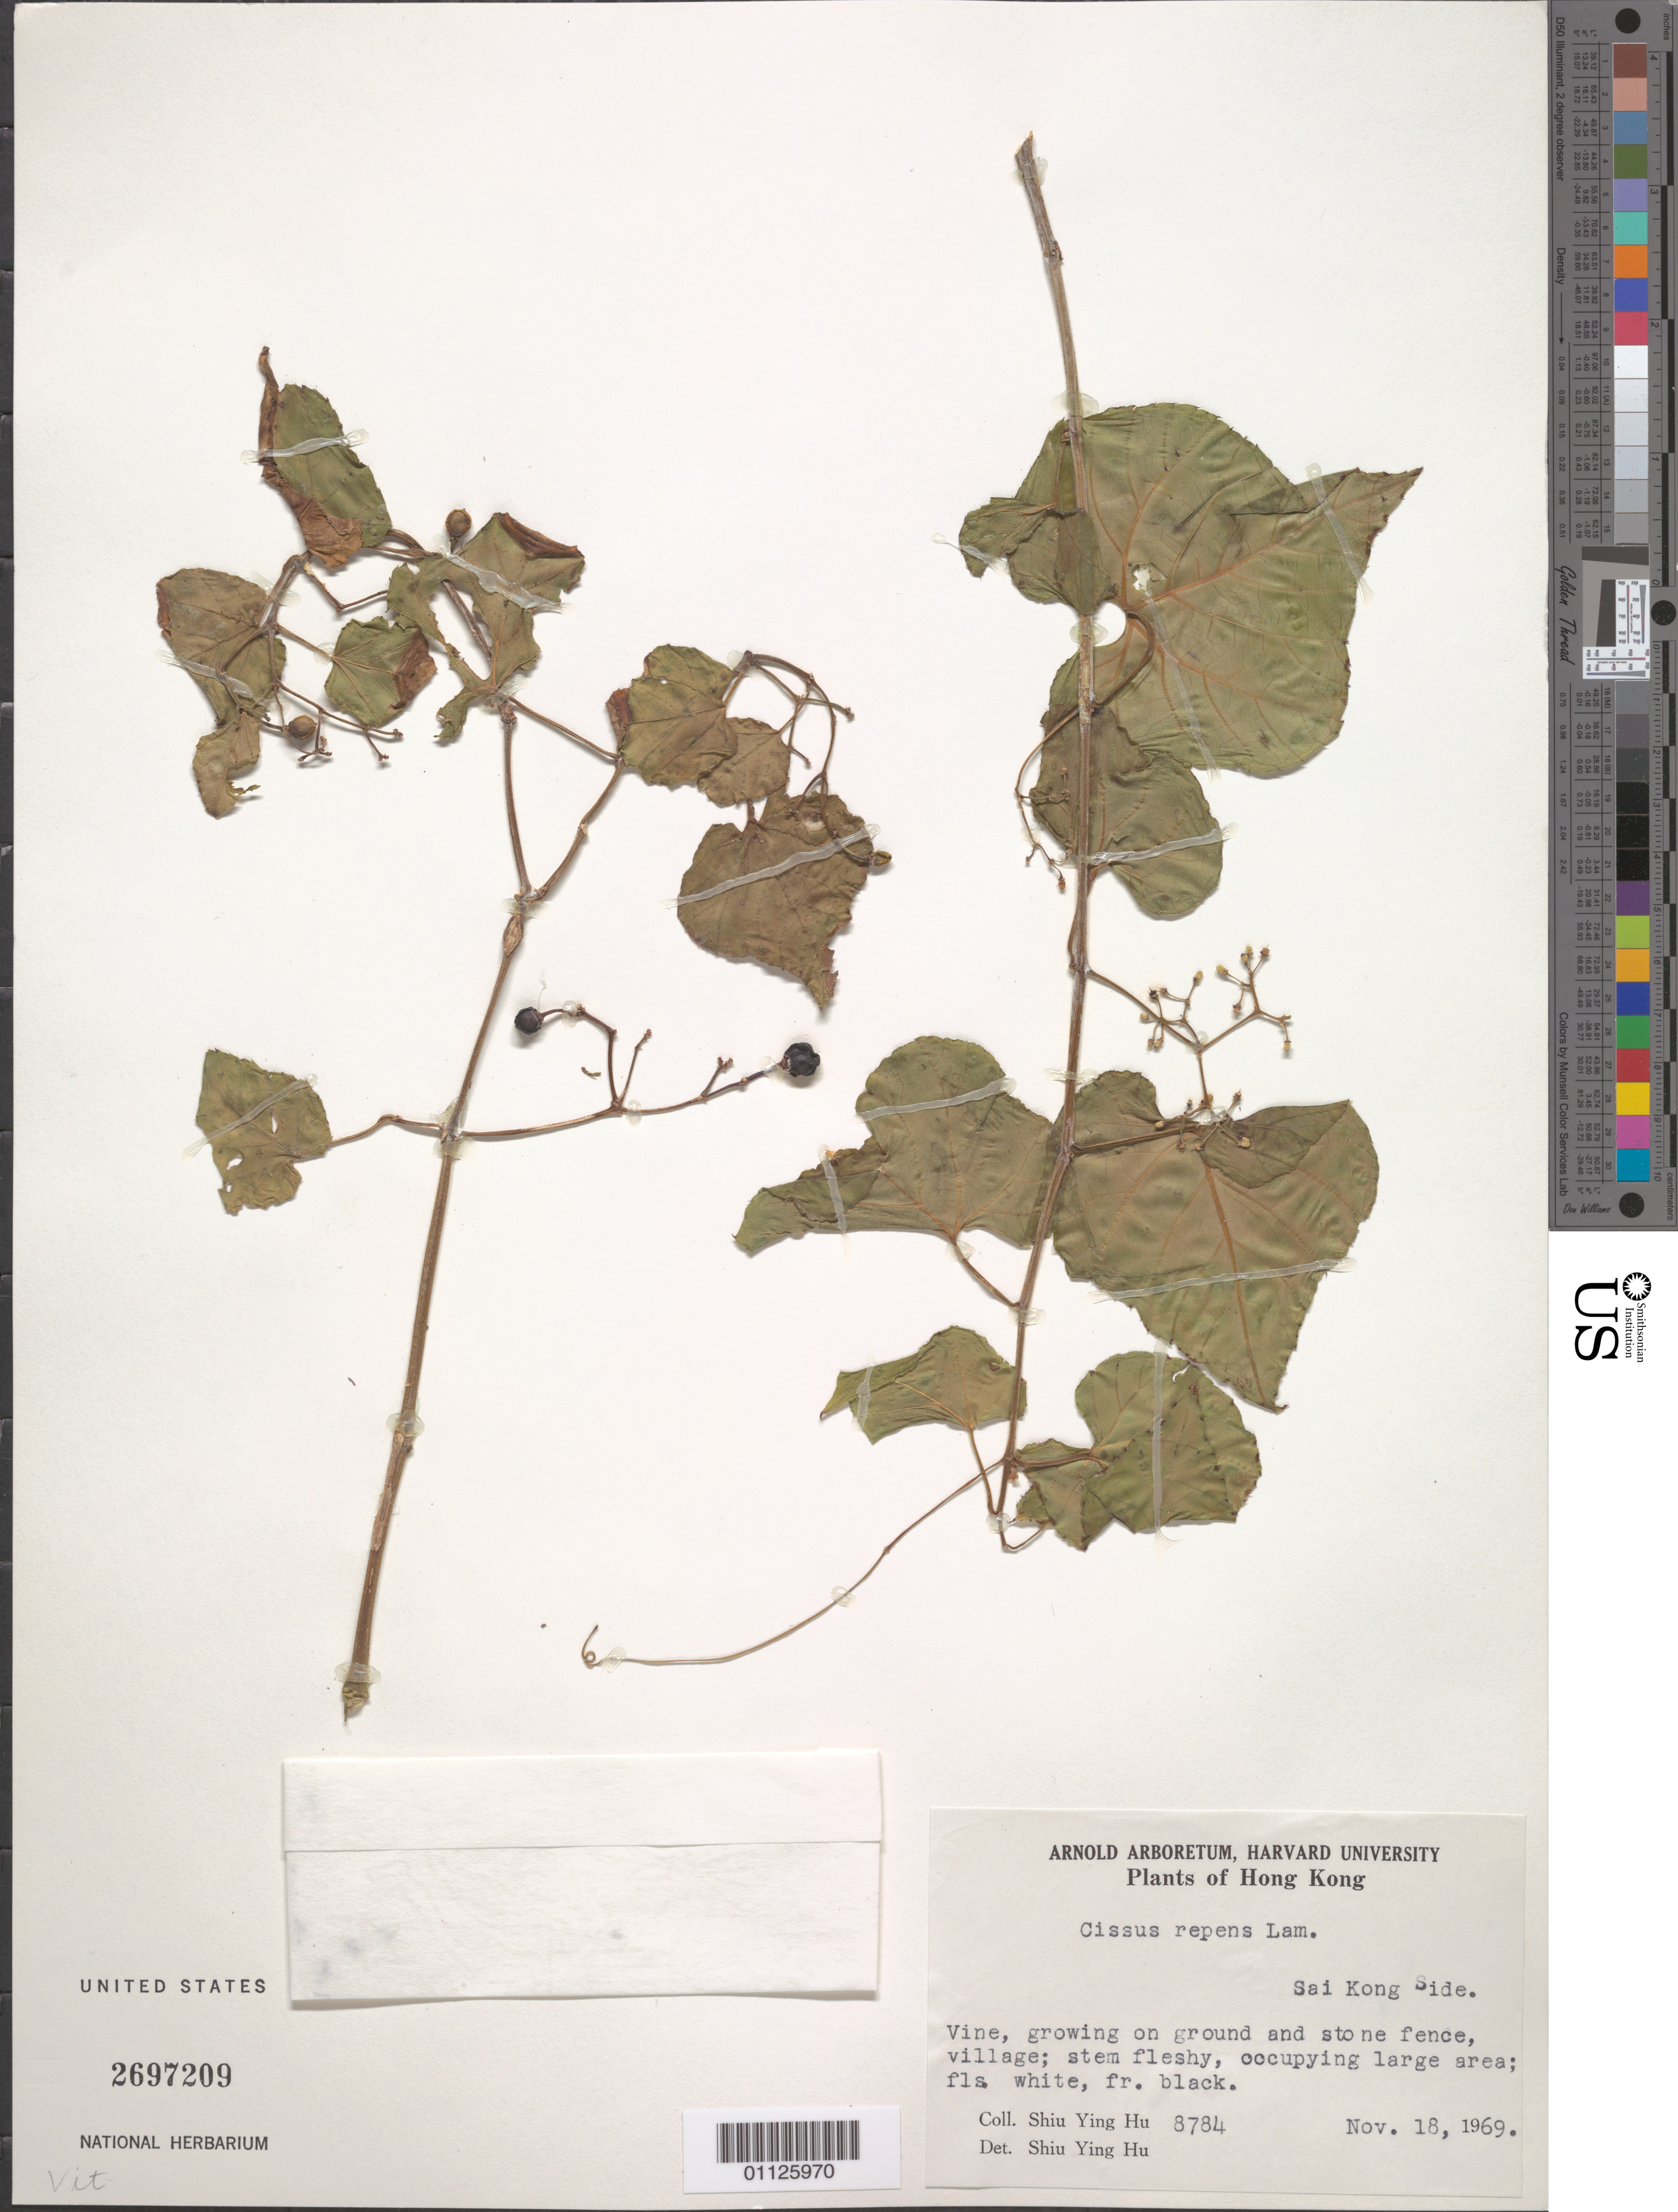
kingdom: Plantae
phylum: Tracheophyta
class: Magnoliopsida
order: Vitales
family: Vitaceae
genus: Cissus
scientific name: Cissus repens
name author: Lam.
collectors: S. Y. Hu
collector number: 8784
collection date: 1969-11-18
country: China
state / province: Hong Kong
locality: Sai Kong Side.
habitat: Vine, growing on ground and stone fence, village.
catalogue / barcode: US 2697209